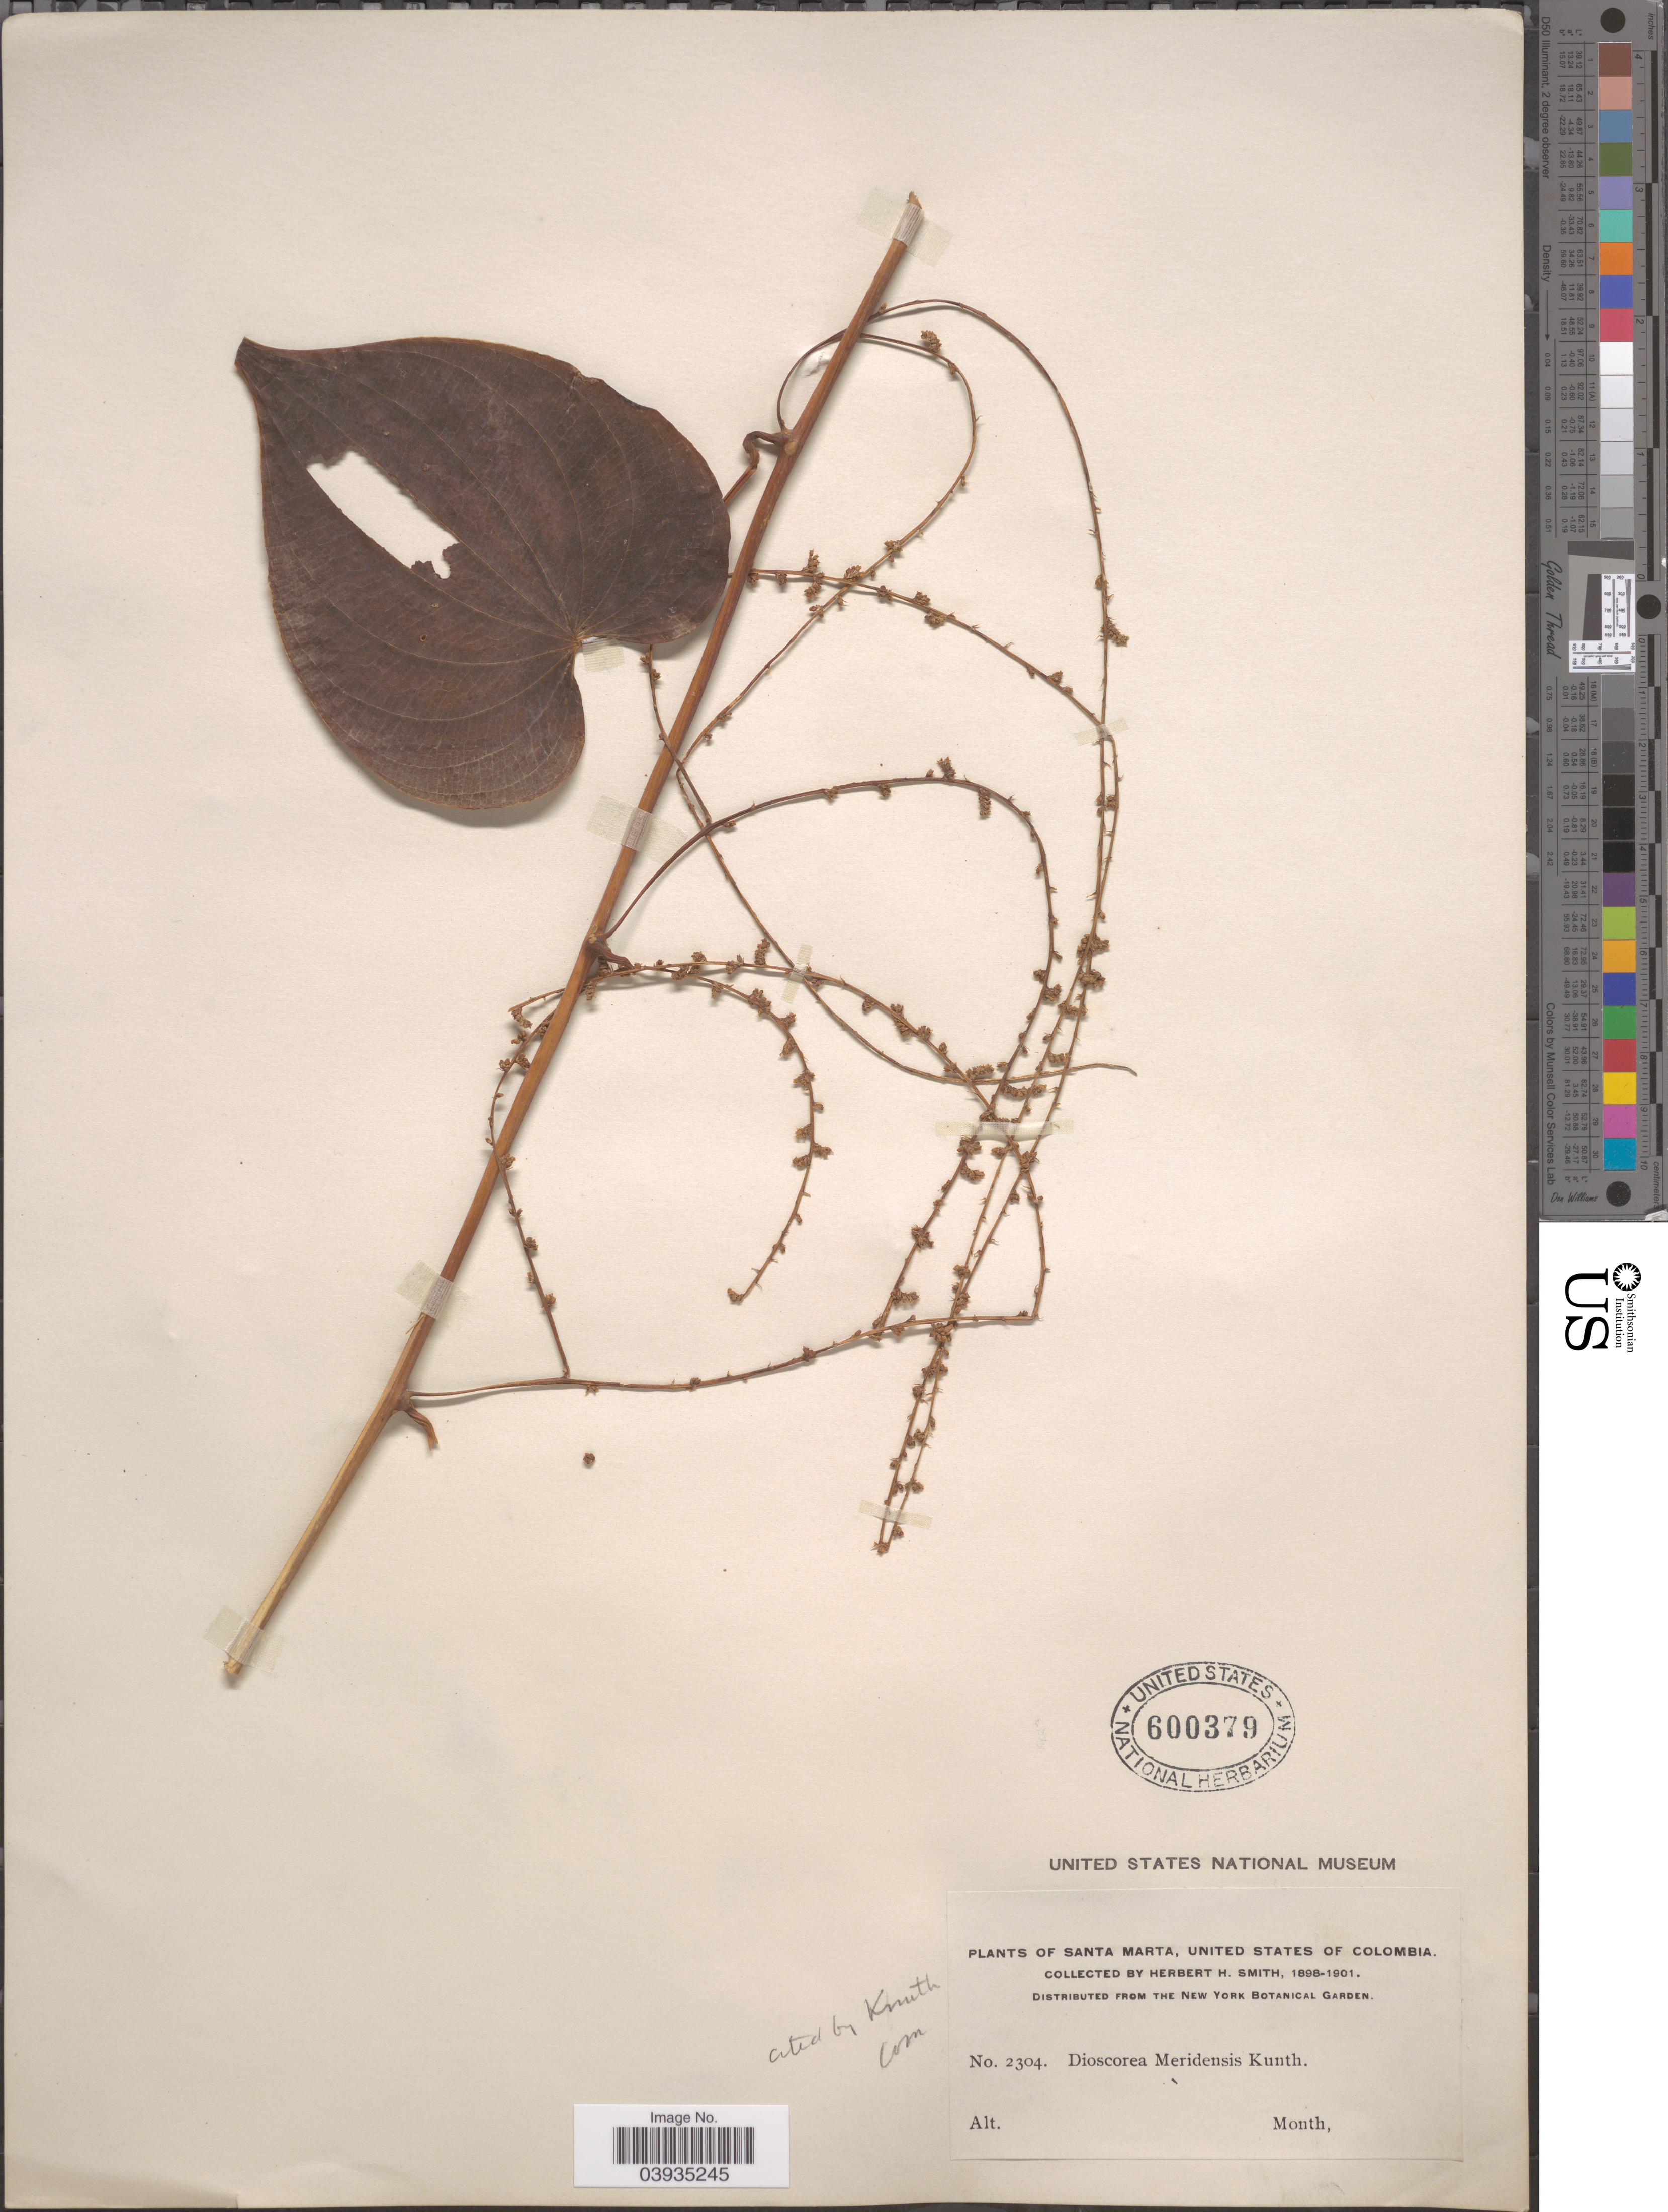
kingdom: Plantae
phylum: Tracheophyta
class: Liliopsida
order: Dioscoreales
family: Dioscoreaceae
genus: Dioscorea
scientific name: Dioscorea meridensis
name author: Kunth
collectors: Herbert H. Smith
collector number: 2304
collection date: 1898/1901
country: Colombia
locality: Santa Marta, United States of Colombia.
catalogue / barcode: US 600379